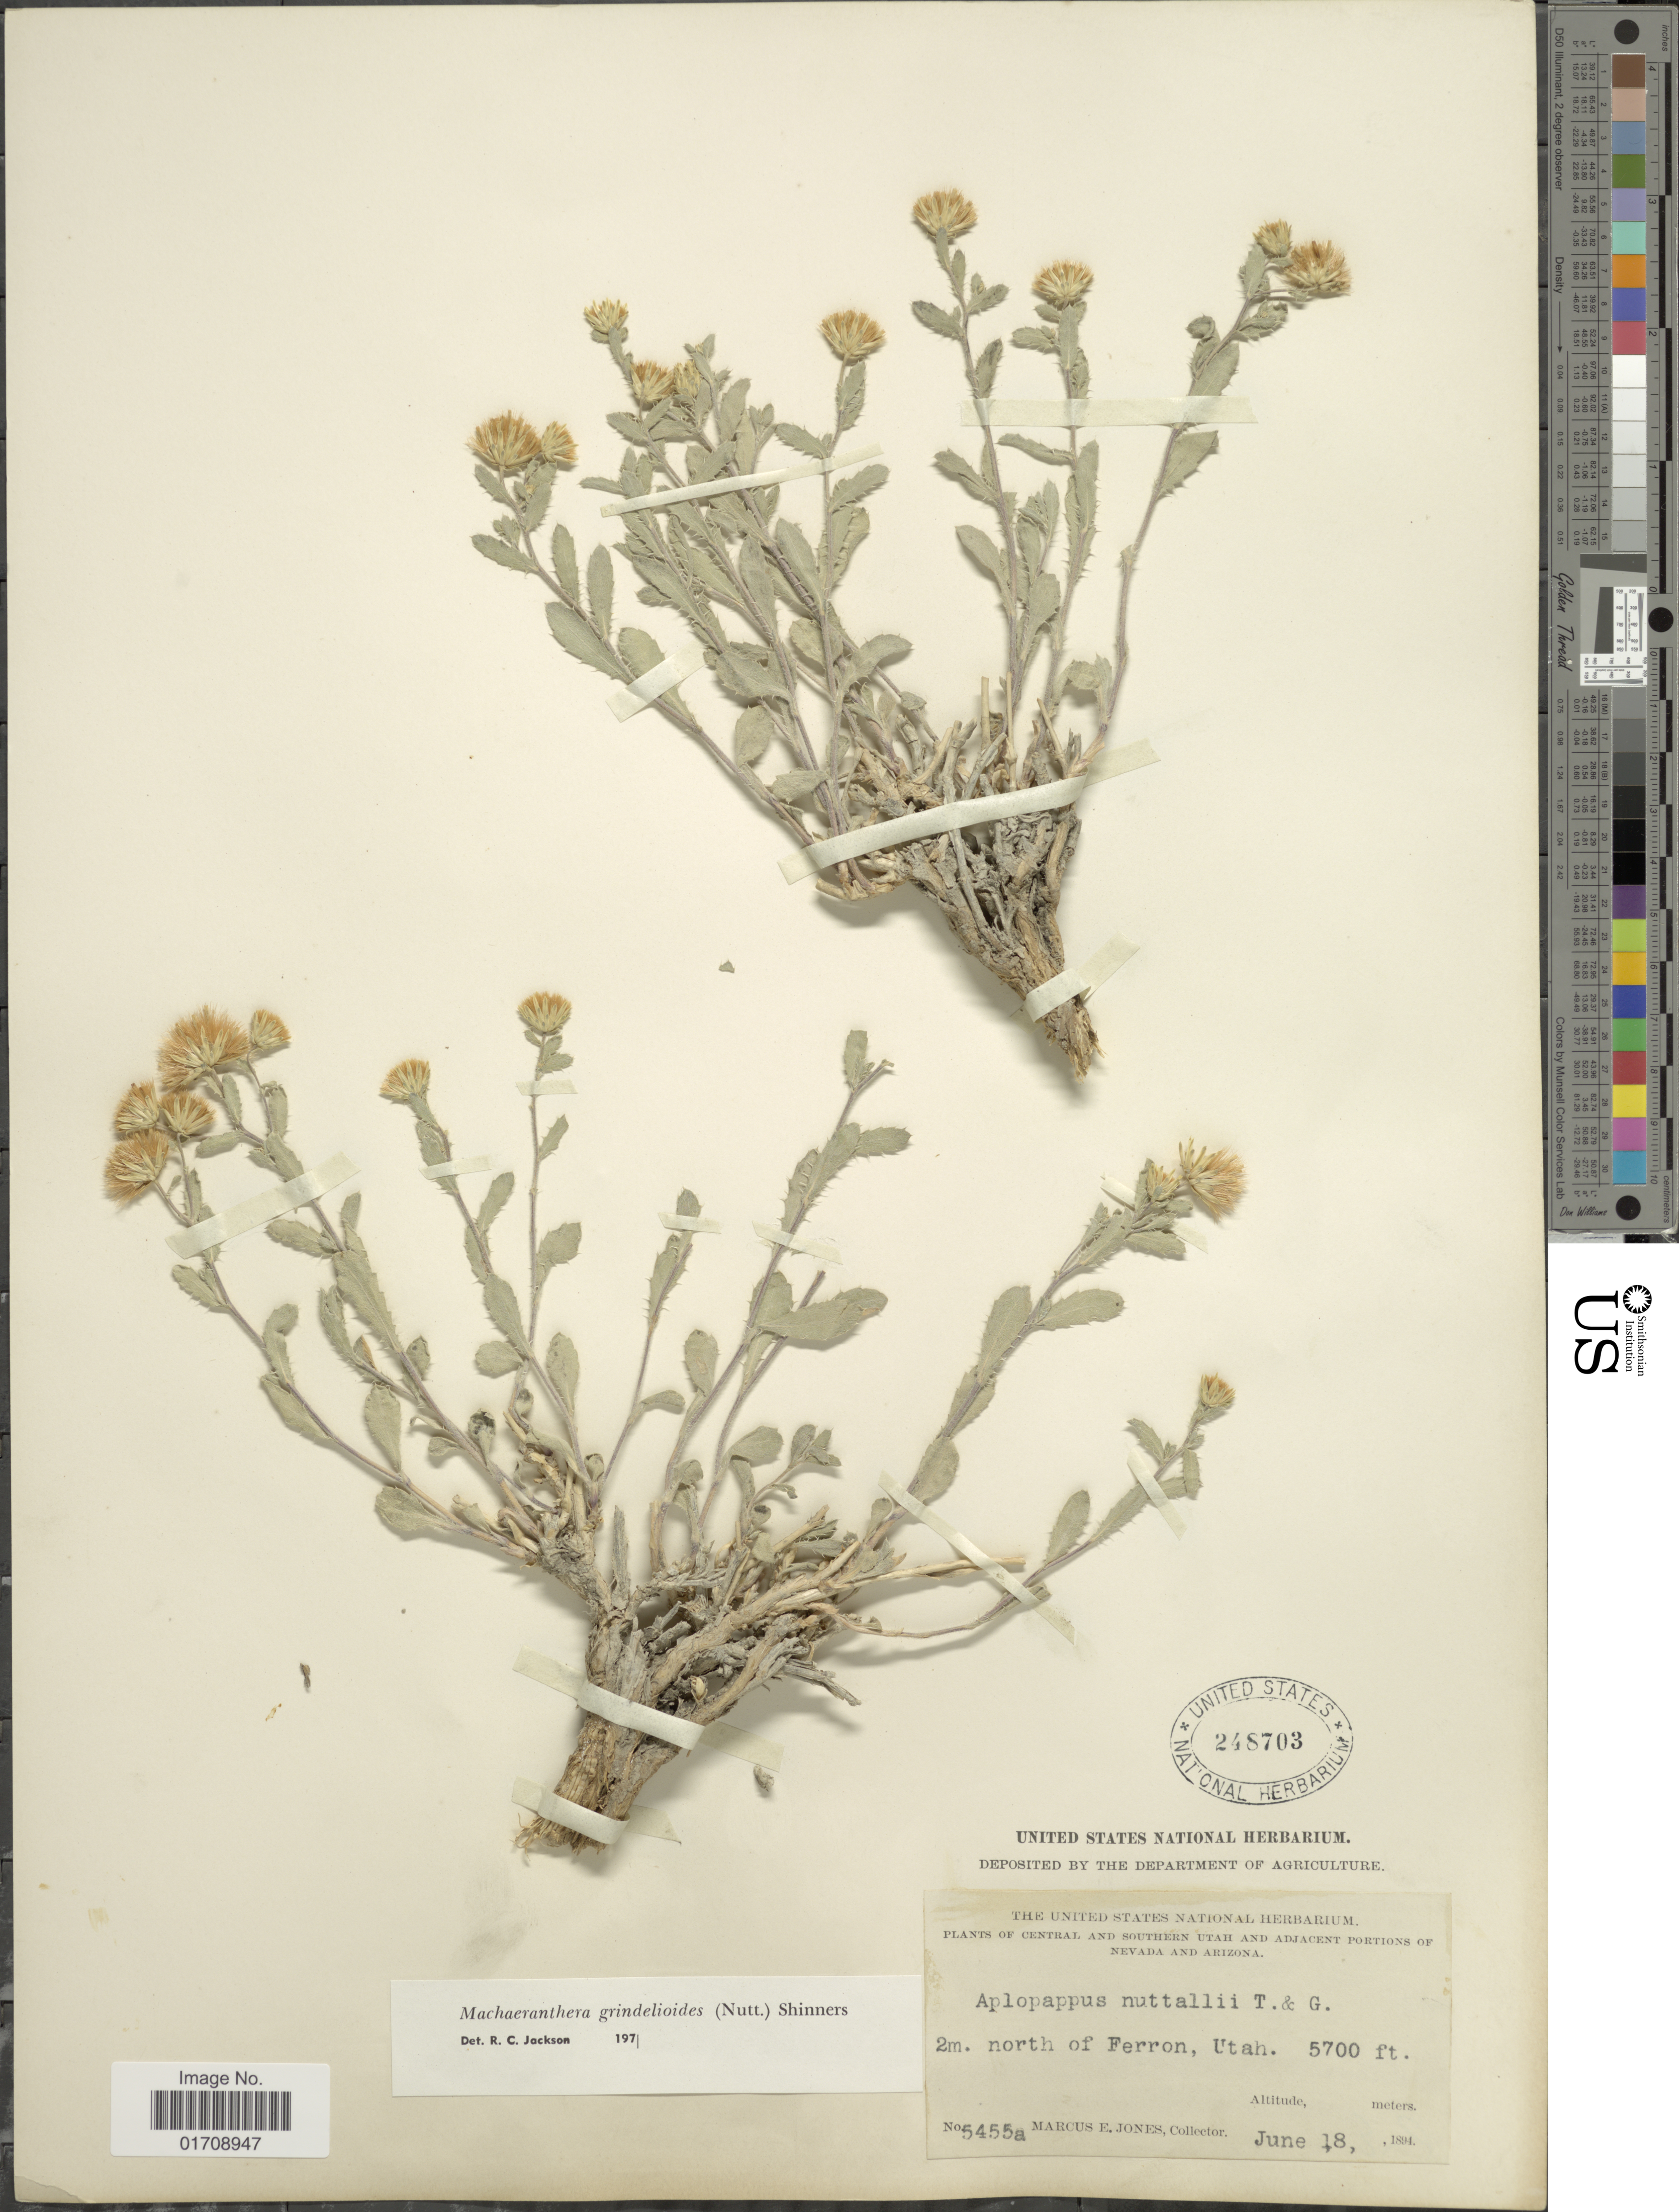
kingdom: Plantae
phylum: Tracheophyta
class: Magnoliopsida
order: Asterales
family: Asteraceae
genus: Machaeranthera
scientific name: Machaeranthera grindelioides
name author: (Nutt.) Shinners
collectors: M. E. Jones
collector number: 5455a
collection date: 1894-06-18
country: United States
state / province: Utah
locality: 2m. north of Ferron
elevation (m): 1737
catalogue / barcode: US 248703